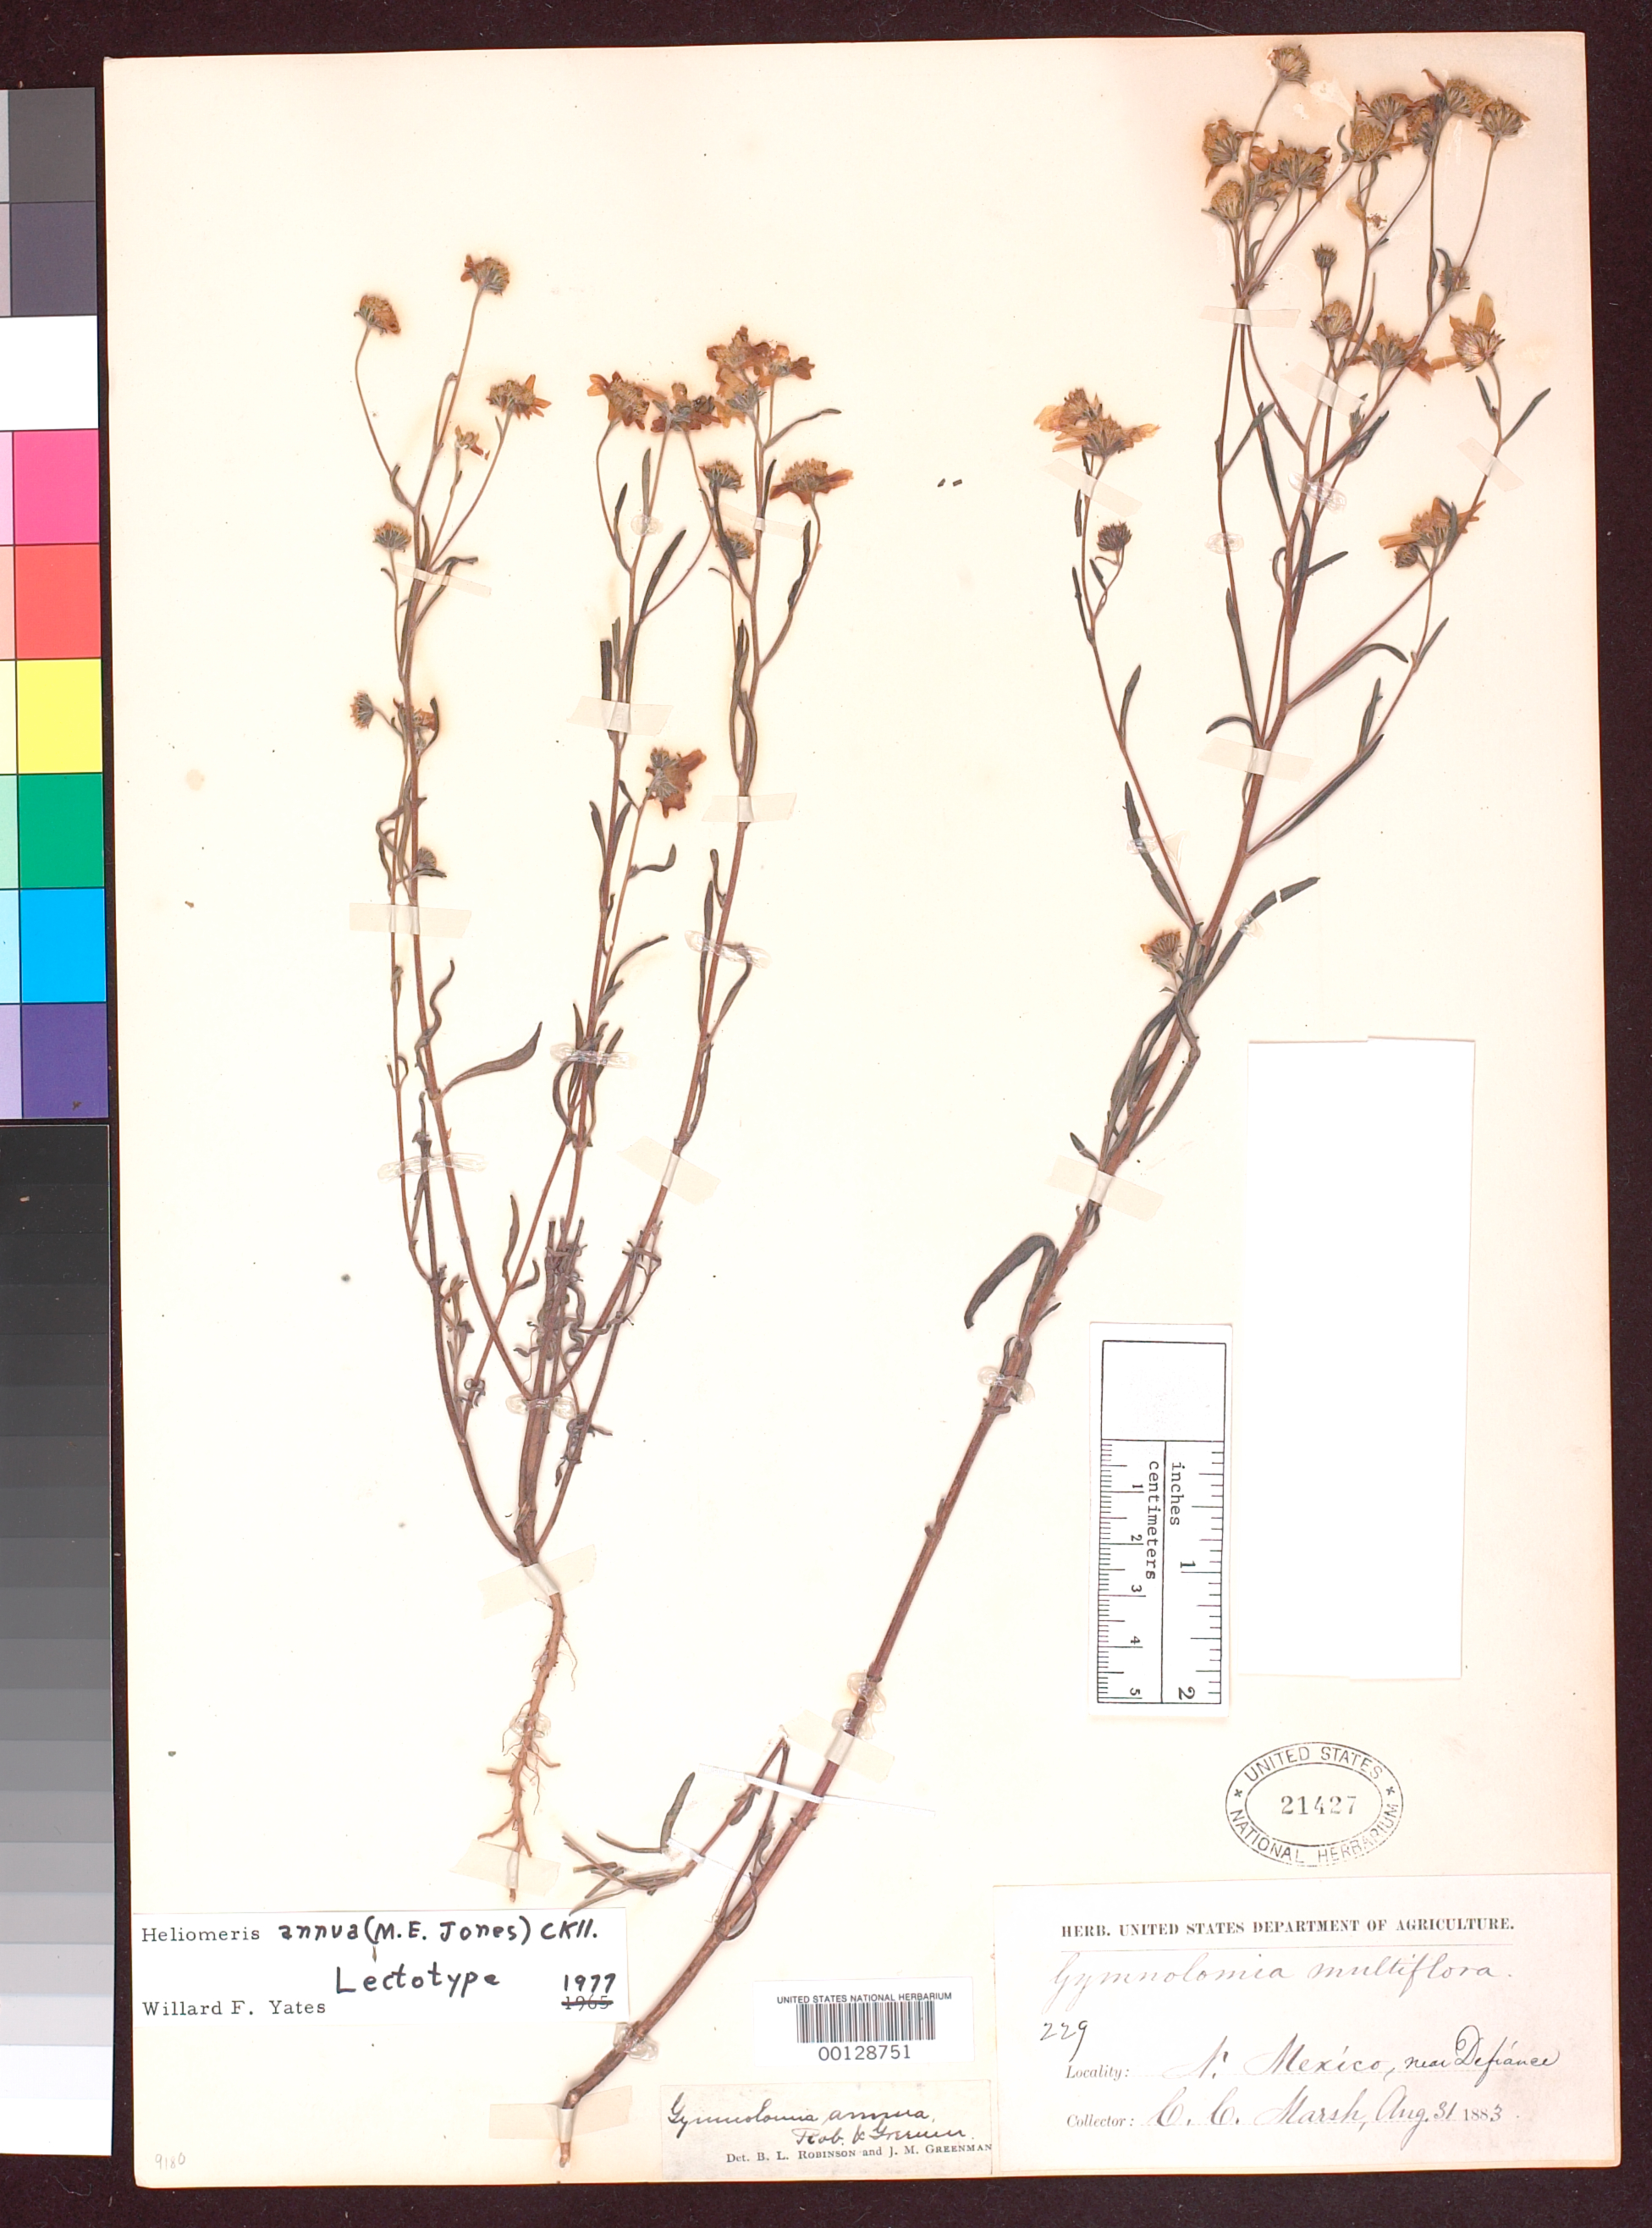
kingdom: Plantae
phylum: Tracheophyta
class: Magnoliopsida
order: Asterales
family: Asteraceae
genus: Gymnolomia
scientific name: Gymnolomia multiflora var. annua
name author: M.E. Jones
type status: Lectotype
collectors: C. C. Marsh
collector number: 229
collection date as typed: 31 Aug 1883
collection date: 1883-08-31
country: United States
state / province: New Mexico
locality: Near Defiance.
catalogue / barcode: US 21427